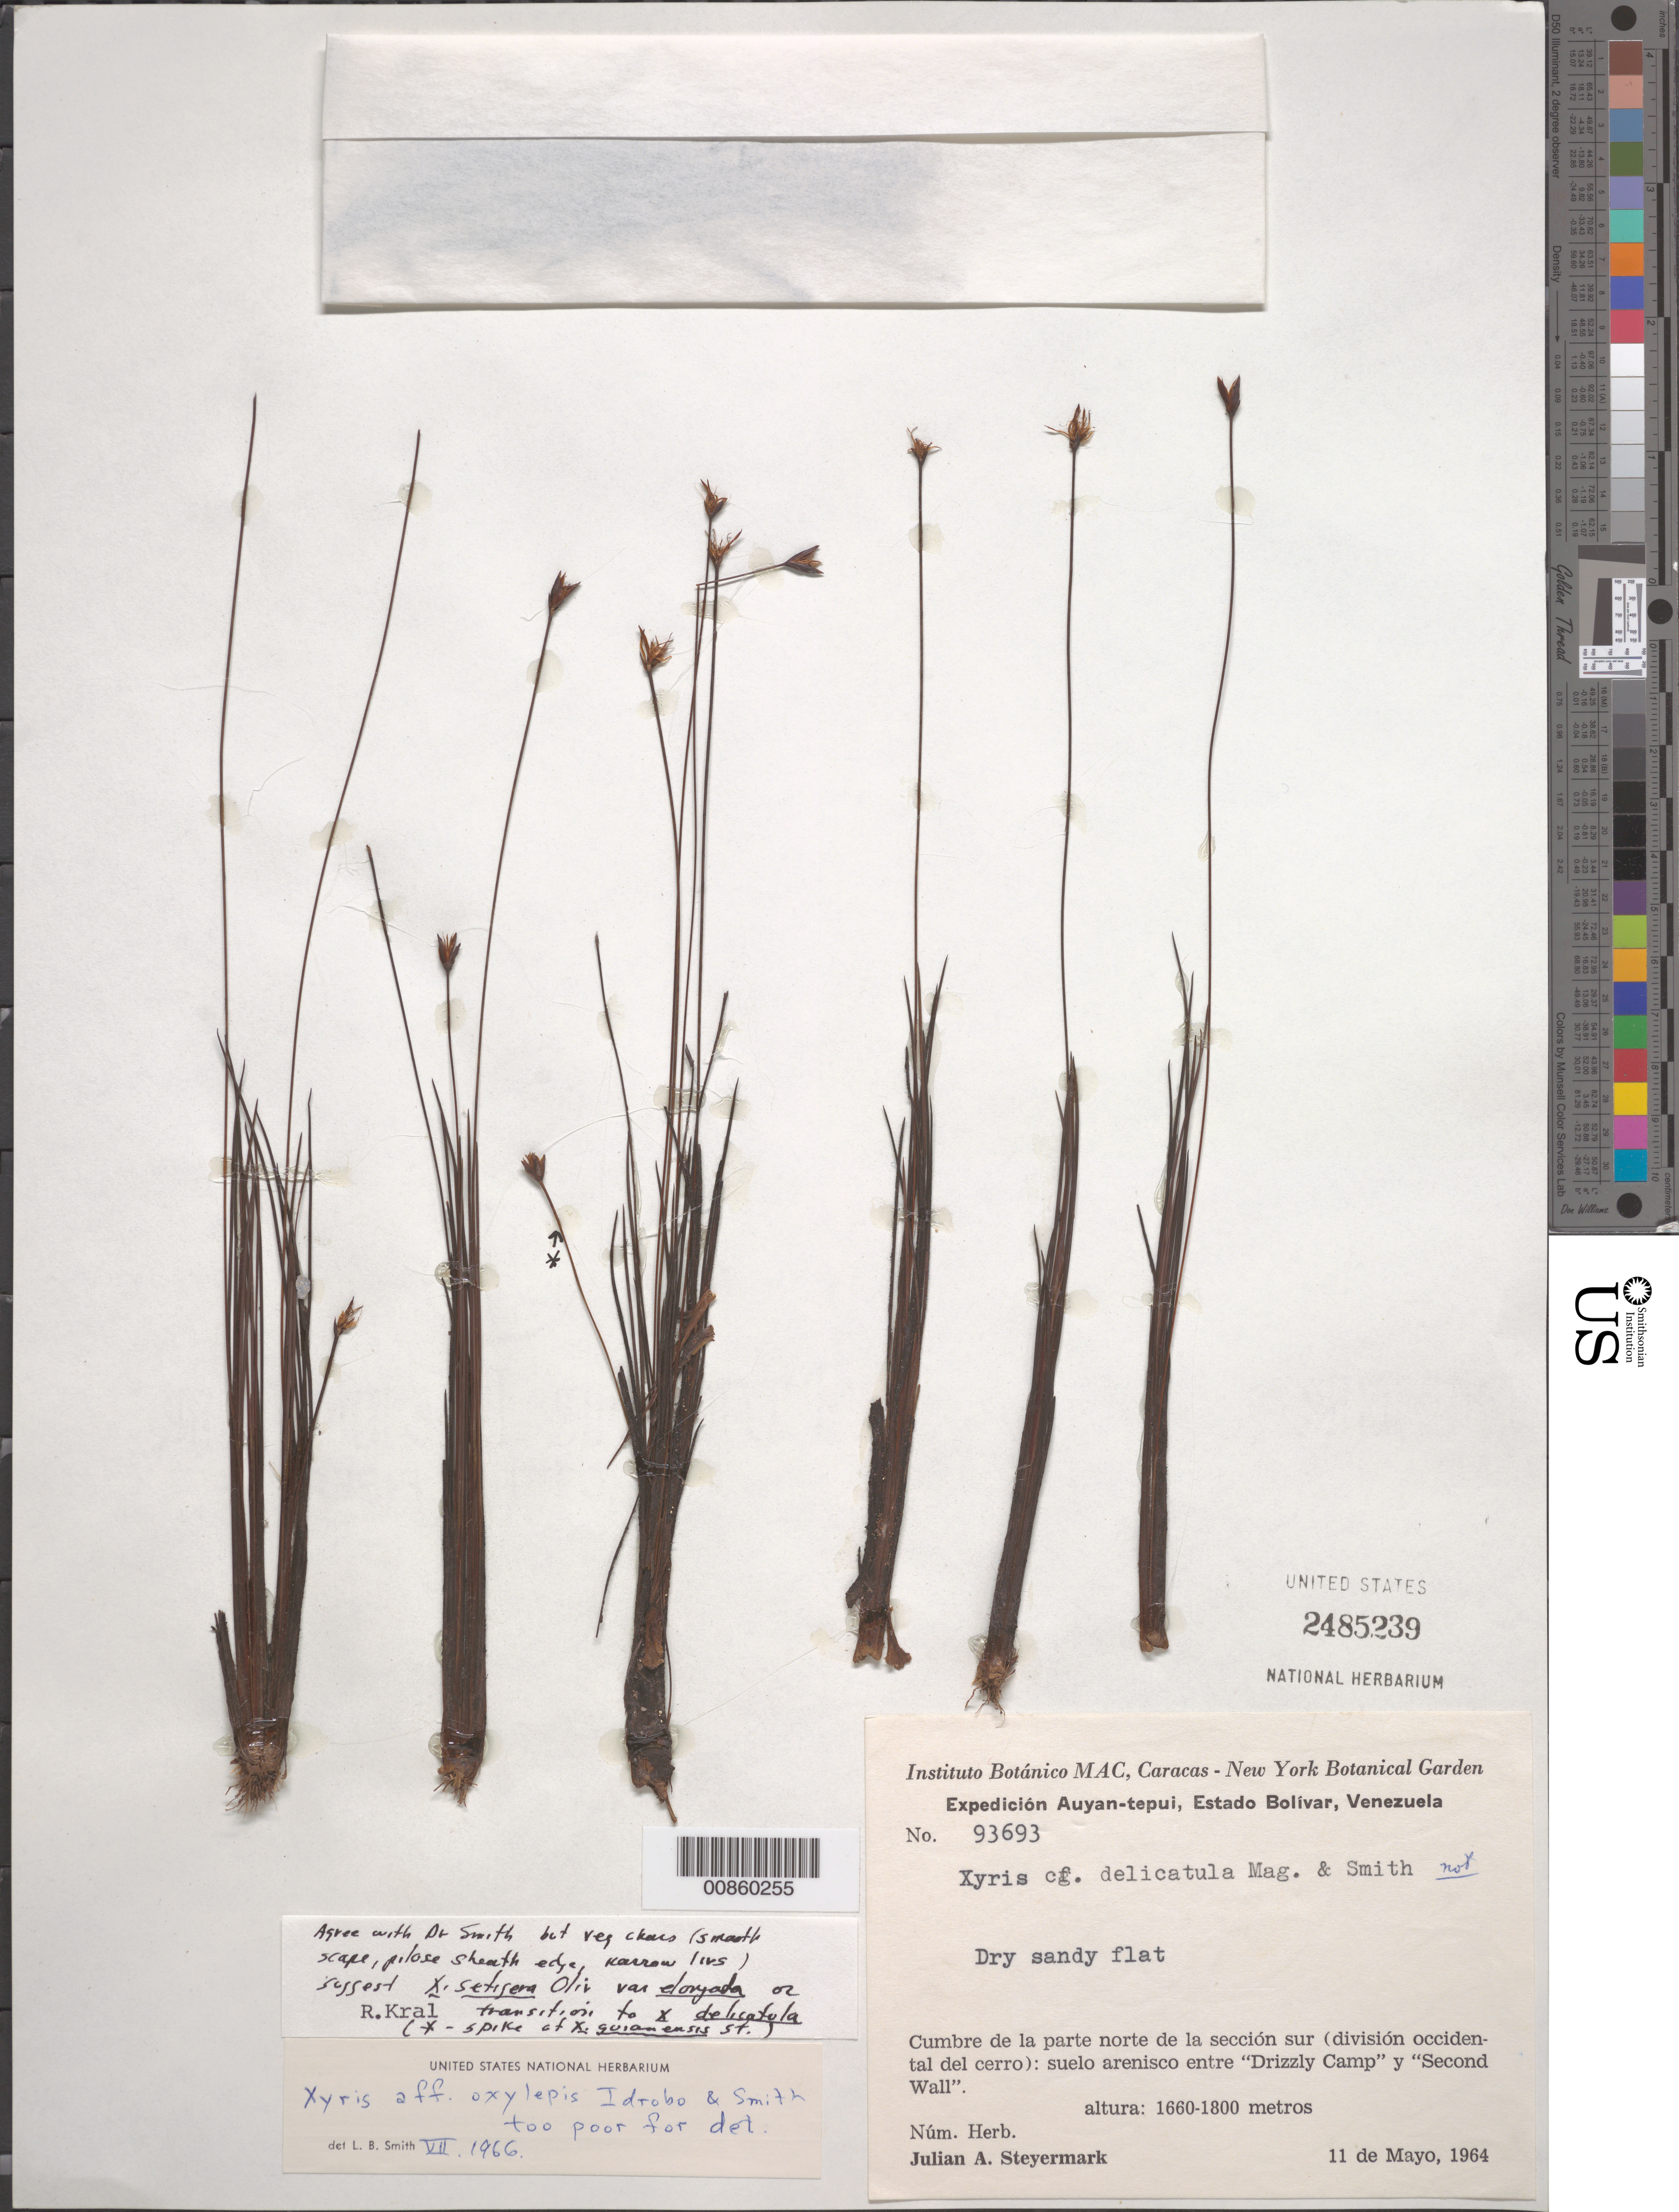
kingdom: Plantae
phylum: Tracheophyta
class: Liliopsida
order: Poales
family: Xyridaceae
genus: Xyris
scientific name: Xyris sp.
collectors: J. Steyermark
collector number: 93693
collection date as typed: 11-May-64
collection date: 1964-05-11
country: Venezuela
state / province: Bolívar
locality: Auyan-tepuí, cumbre de la parte norte de la sección sur (div. occidental del cerro): entre "Drizzly Camp" y "Second Wall"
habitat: Dry sandy flat. Suelo arenisca.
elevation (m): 1660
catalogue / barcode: US 2485239